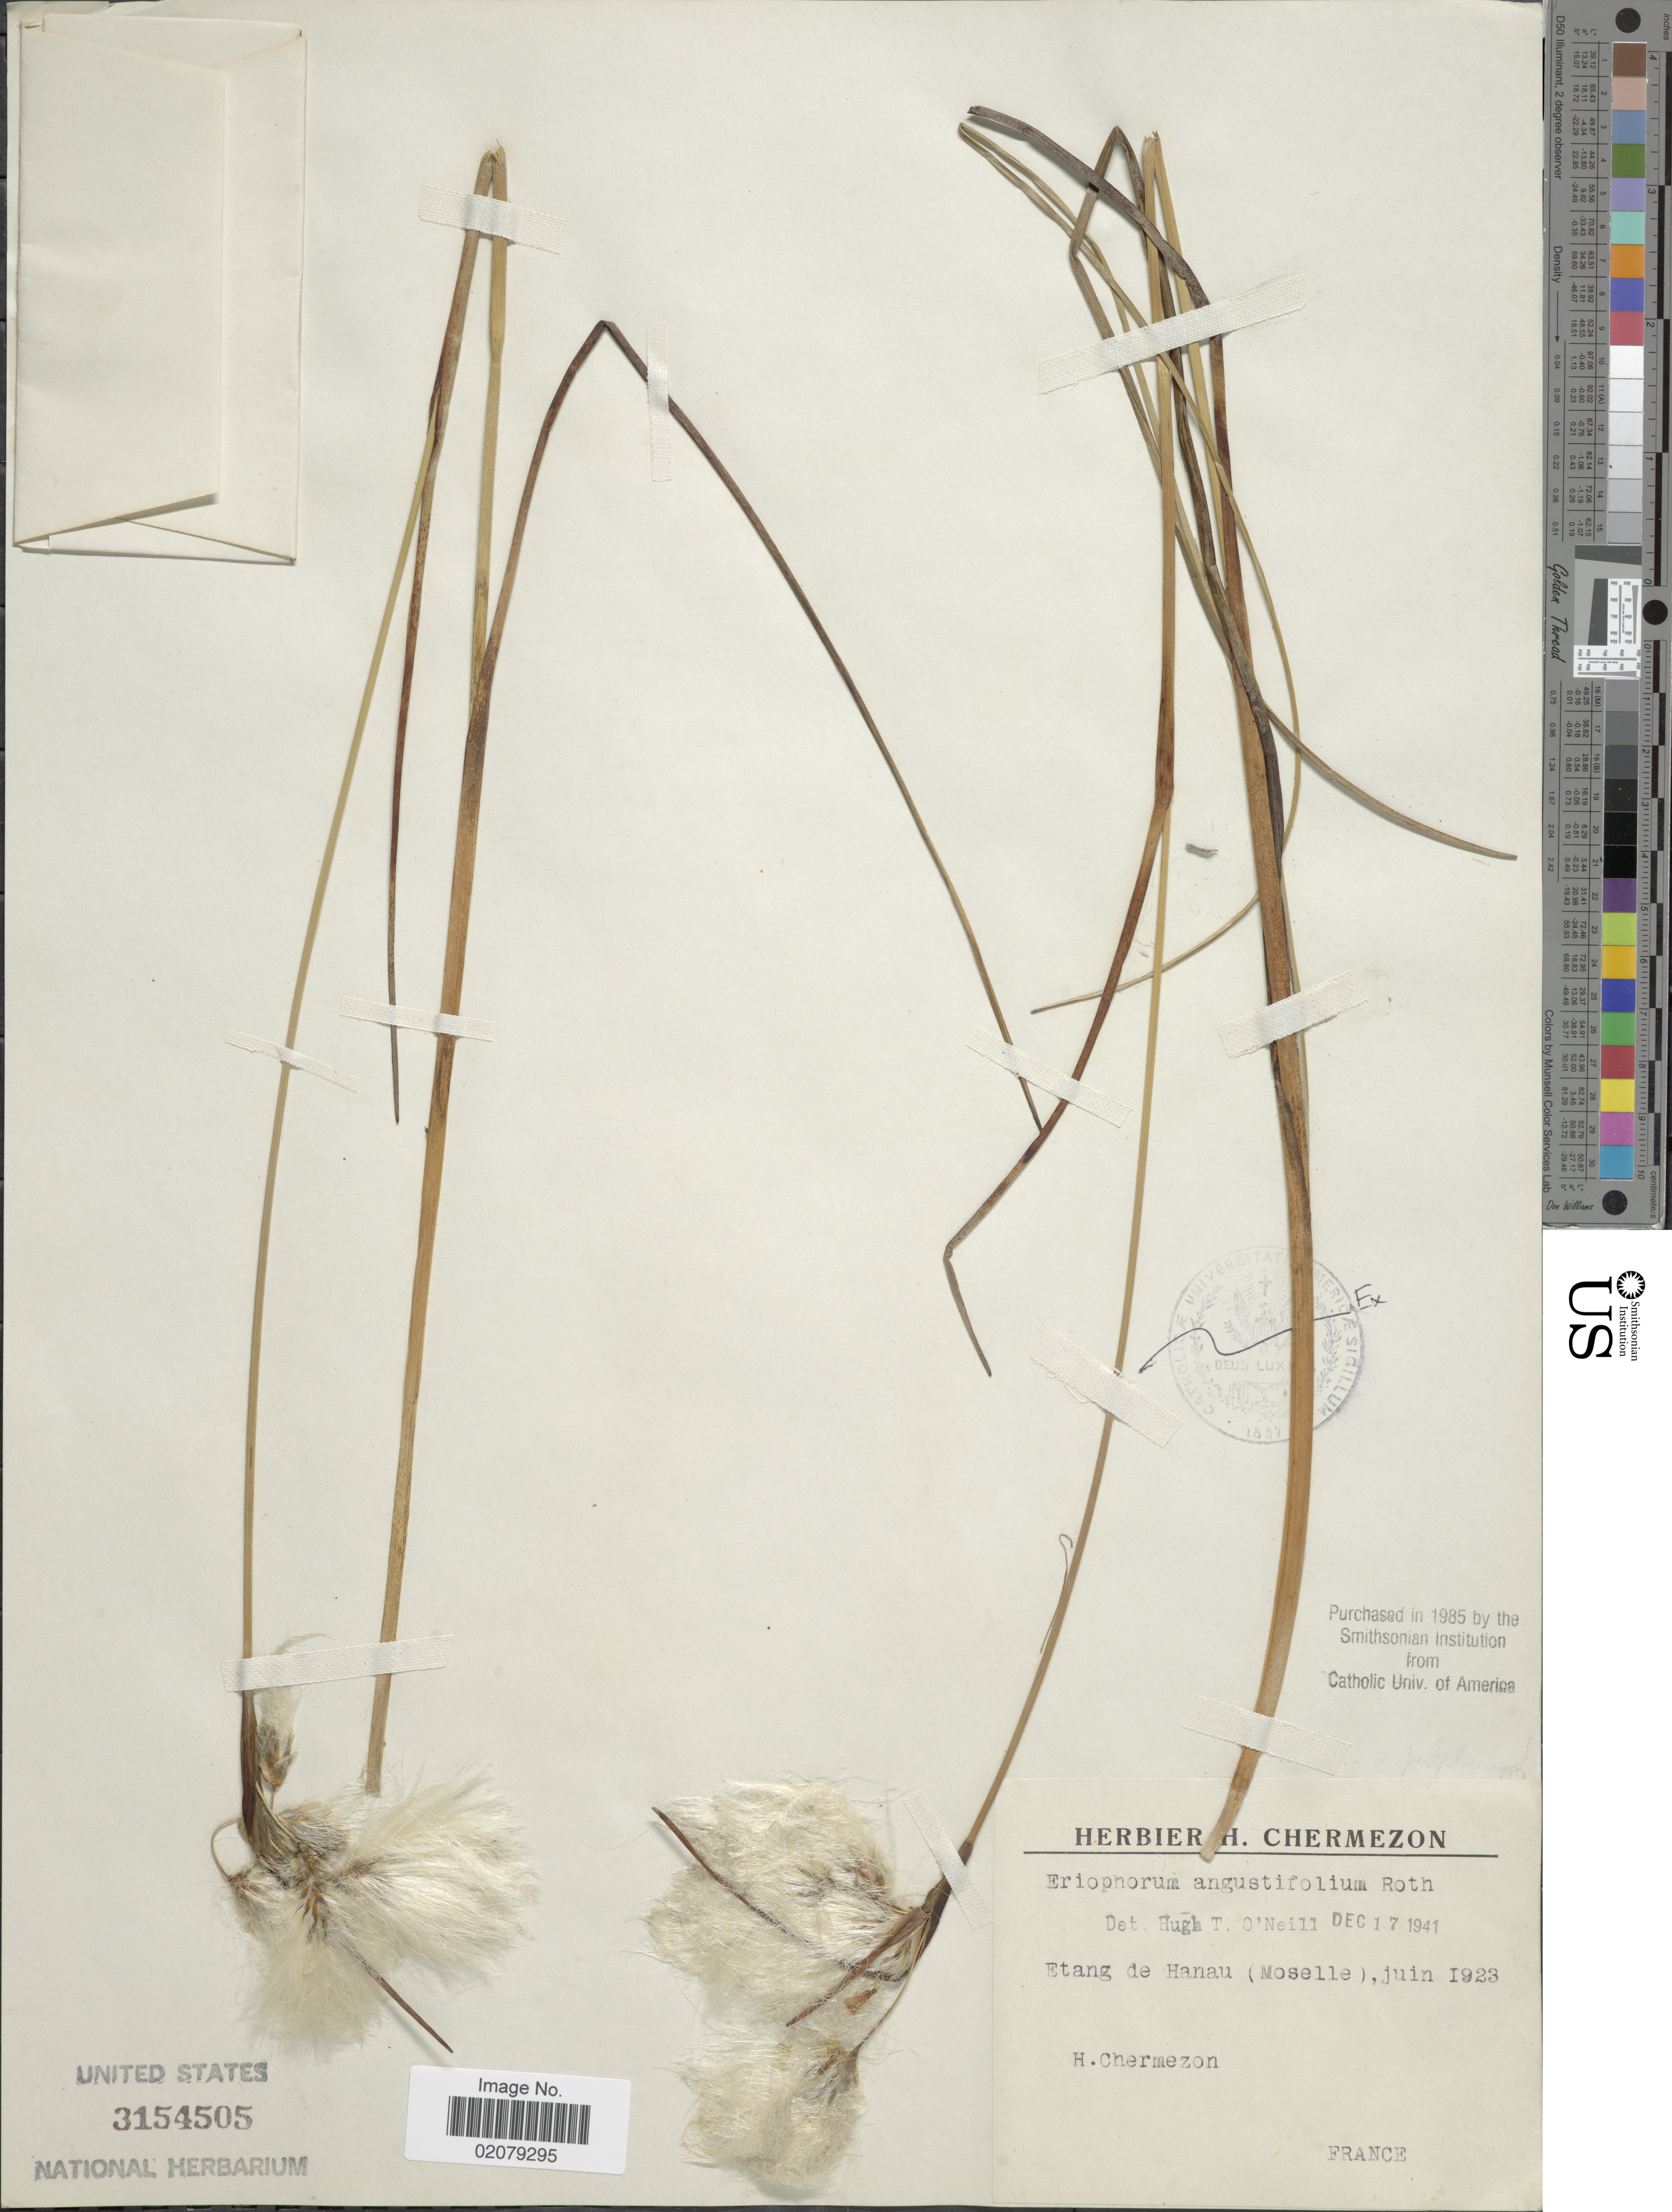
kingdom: Plantae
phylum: Tracheophyta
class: Liliopsida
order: Poales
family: Cyperaceae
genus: Eriophorum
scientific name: Eriophorum angustifolium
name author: Honck.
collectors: H. Chermezon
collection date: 1923-06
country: France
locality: Etang de Hanau (Moselle)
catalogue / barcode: US 3154505